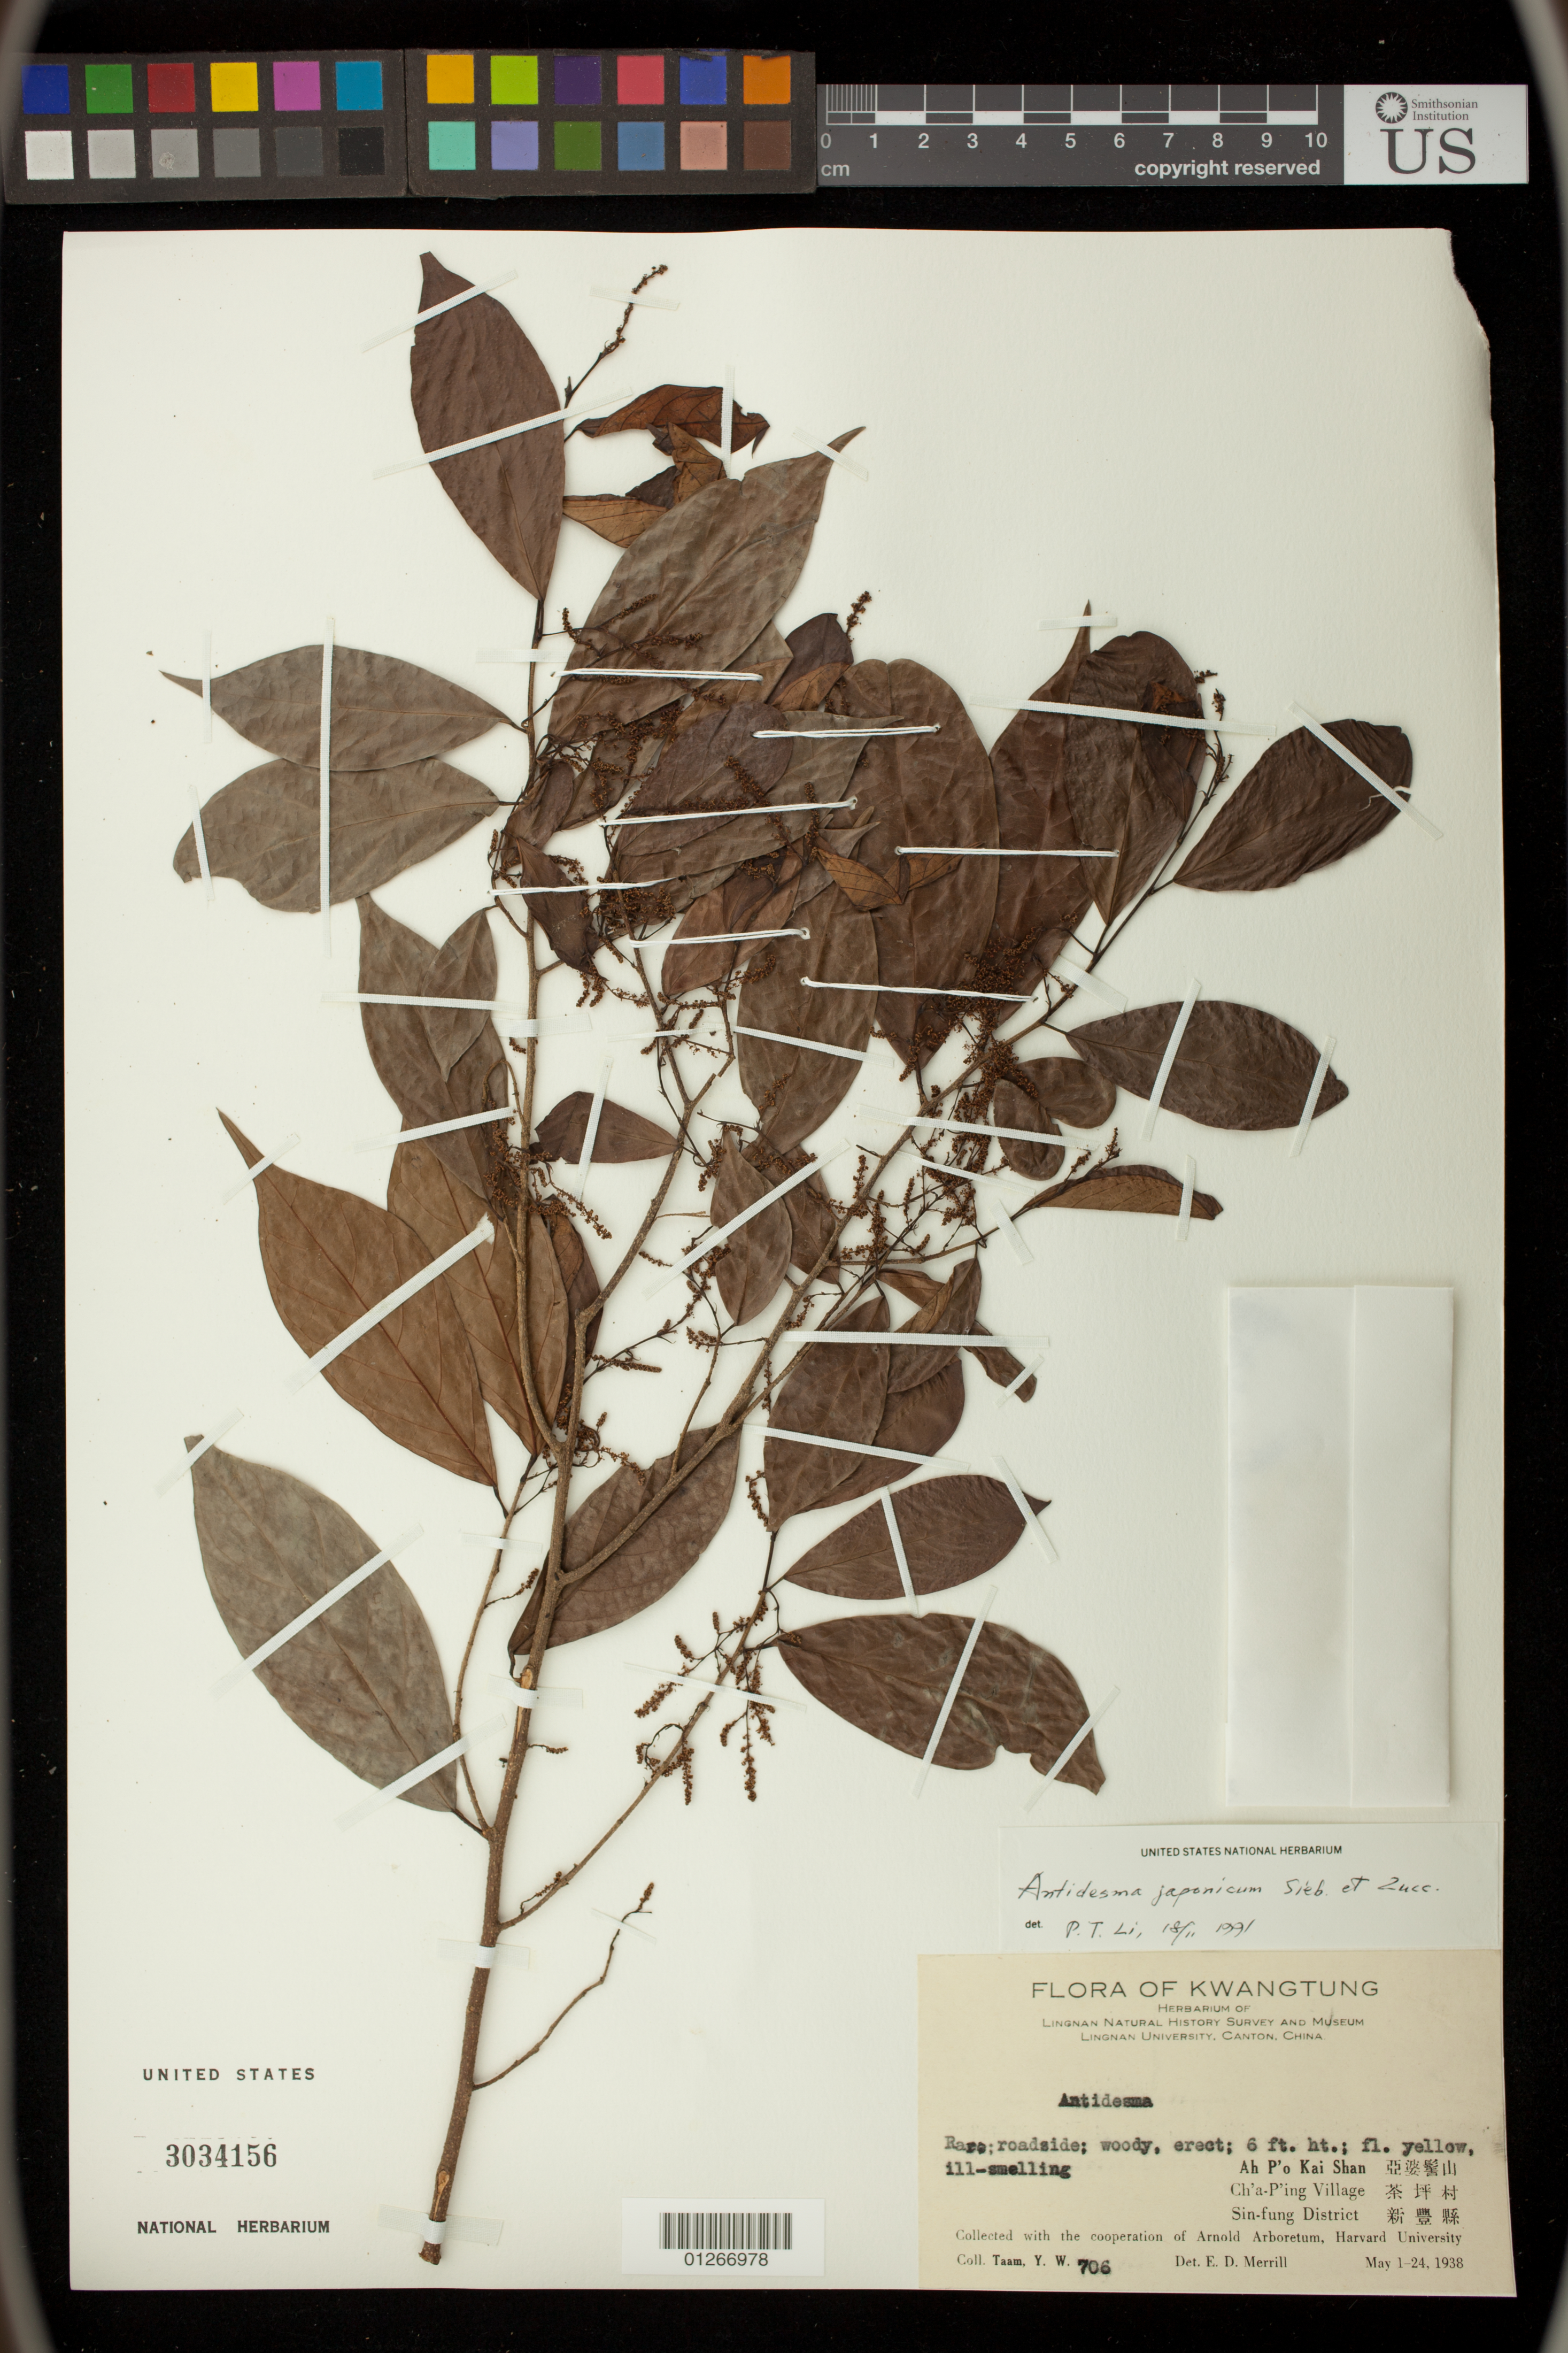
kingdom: Plantae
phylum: Tracheophyta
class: Magnoliopsida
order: Malpighiales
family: Phyllanthaceae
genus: Antidesma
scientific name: Antidesma japonicum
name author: Siebert & Zucc.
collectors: Y. W. Taam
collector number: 706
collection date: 1938-05-01/1938-05-24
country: China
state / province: Guangdong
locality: Ah P'o Kai Shan: Ch'a-P'ing Villlage: Sin-fung District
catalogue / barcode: US 3034156